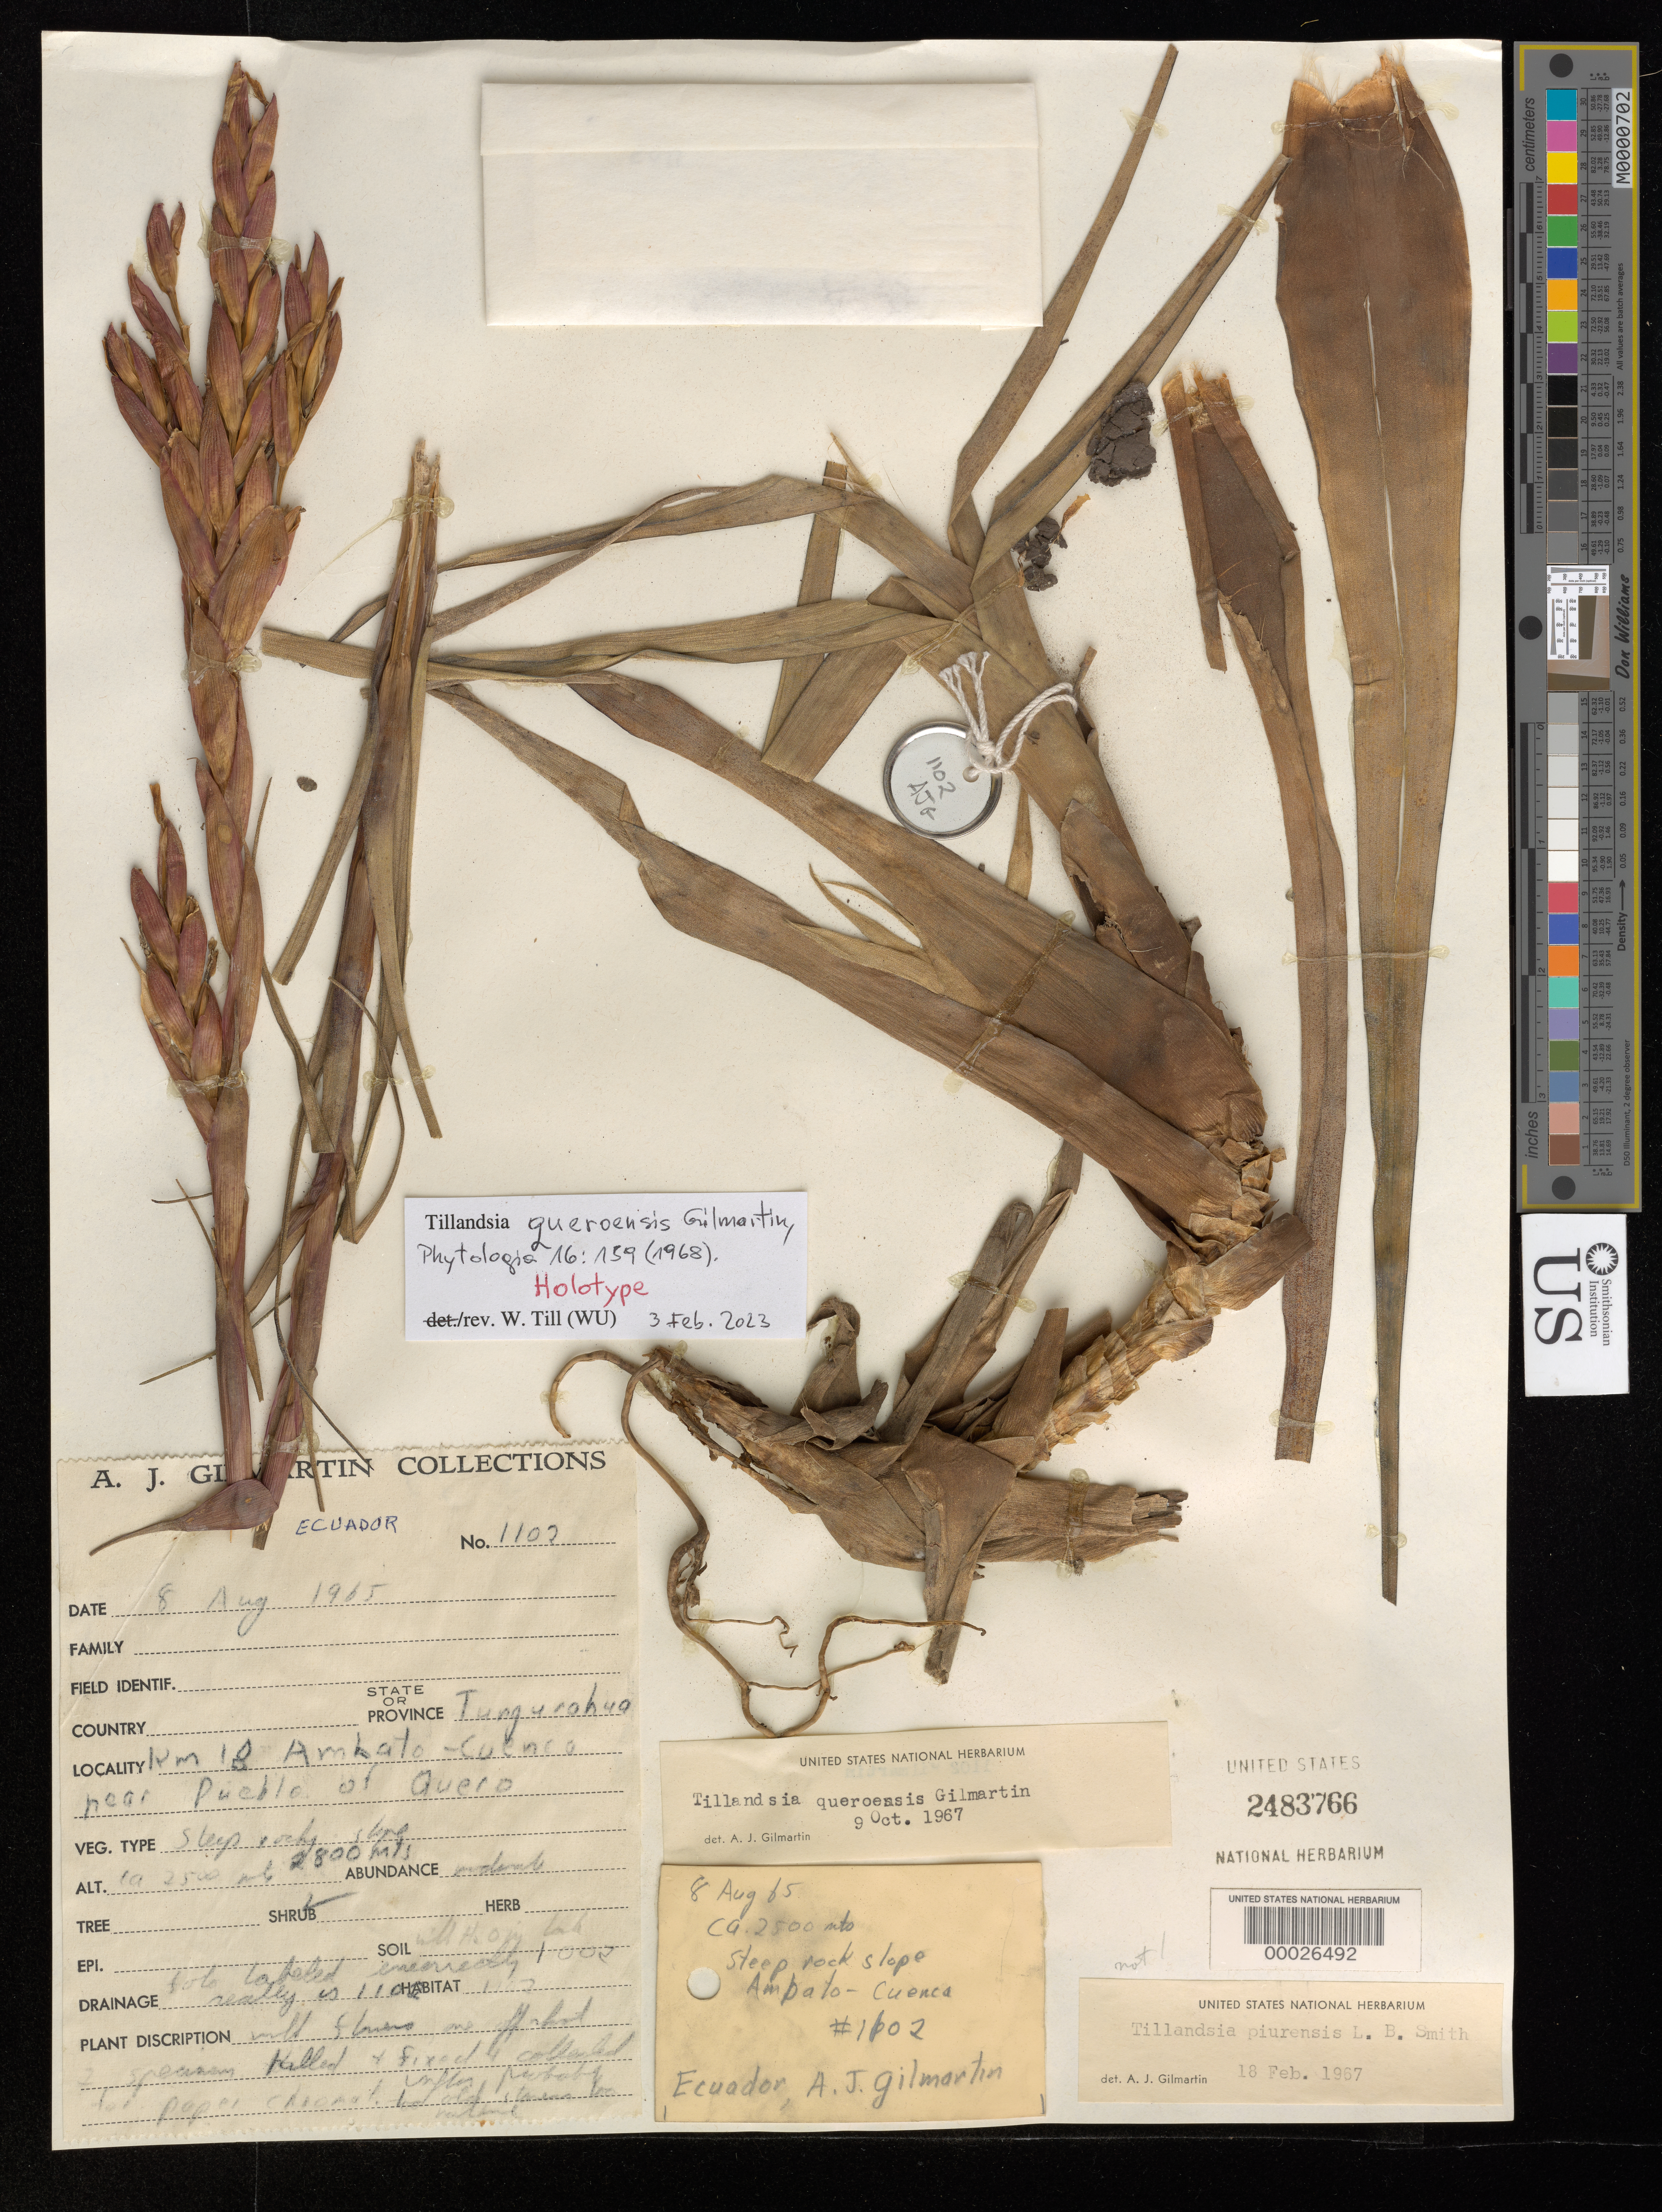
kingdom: Plantae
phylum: Tracheophyta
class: Liliopsida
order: Poales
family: Bromeliaceae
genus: Tillandsia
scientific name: Tillandsia queroensis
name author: Gilmartin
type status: Holotype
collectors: A. J. Gilmartin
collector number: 1102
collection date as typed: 08 Aug 1965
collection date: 1965-08-08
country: Ecuador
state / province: Tungurahua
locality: Ambato - Cuenca, near Pueblo of Quero.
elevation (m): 2500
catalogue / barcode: US 2483766